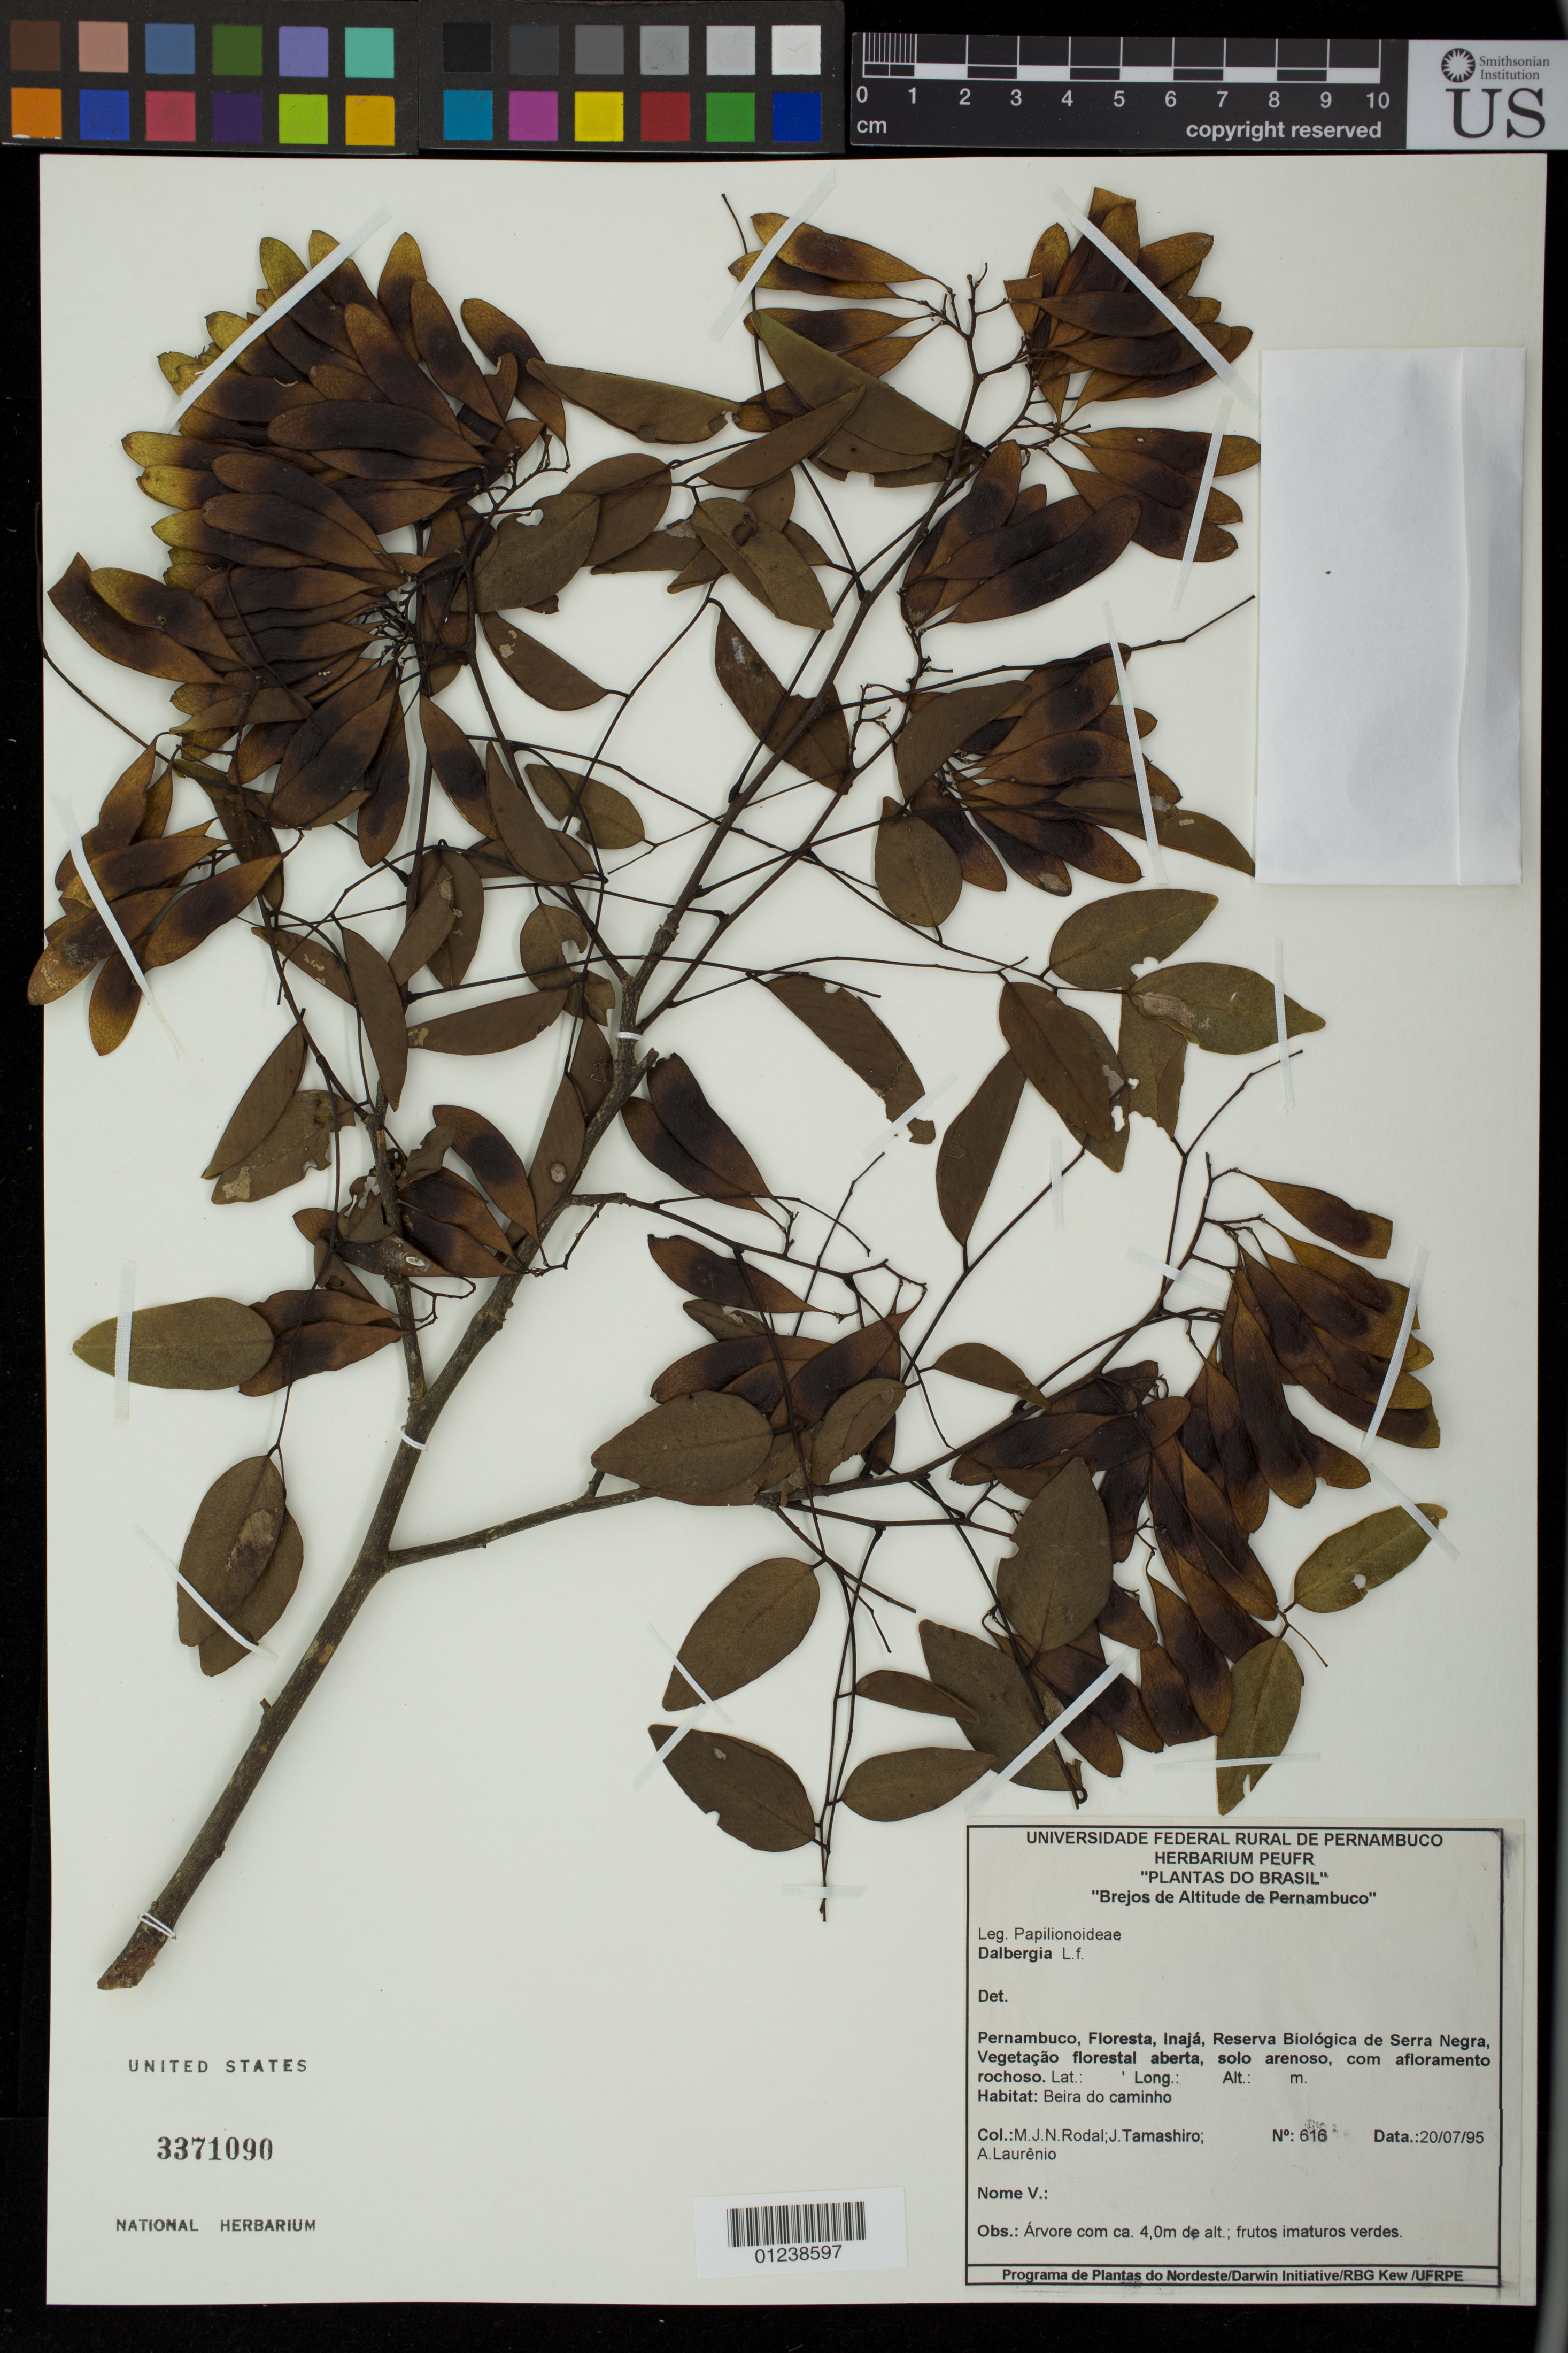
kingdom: Plantae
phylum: Tracheophyta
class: Magnoliopsida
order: Fabales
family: Fabaceae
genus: Dalbergia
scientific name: Dalbergia sp.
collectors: M. Rodal, J. Y. Tamashiro & A. Laurenio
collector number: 616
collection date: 1995-07-20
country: Brazil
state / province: Pernambuco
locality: Floresta, Inaja, Reserva Biologica de Serra Negra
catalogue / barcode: US 3371090